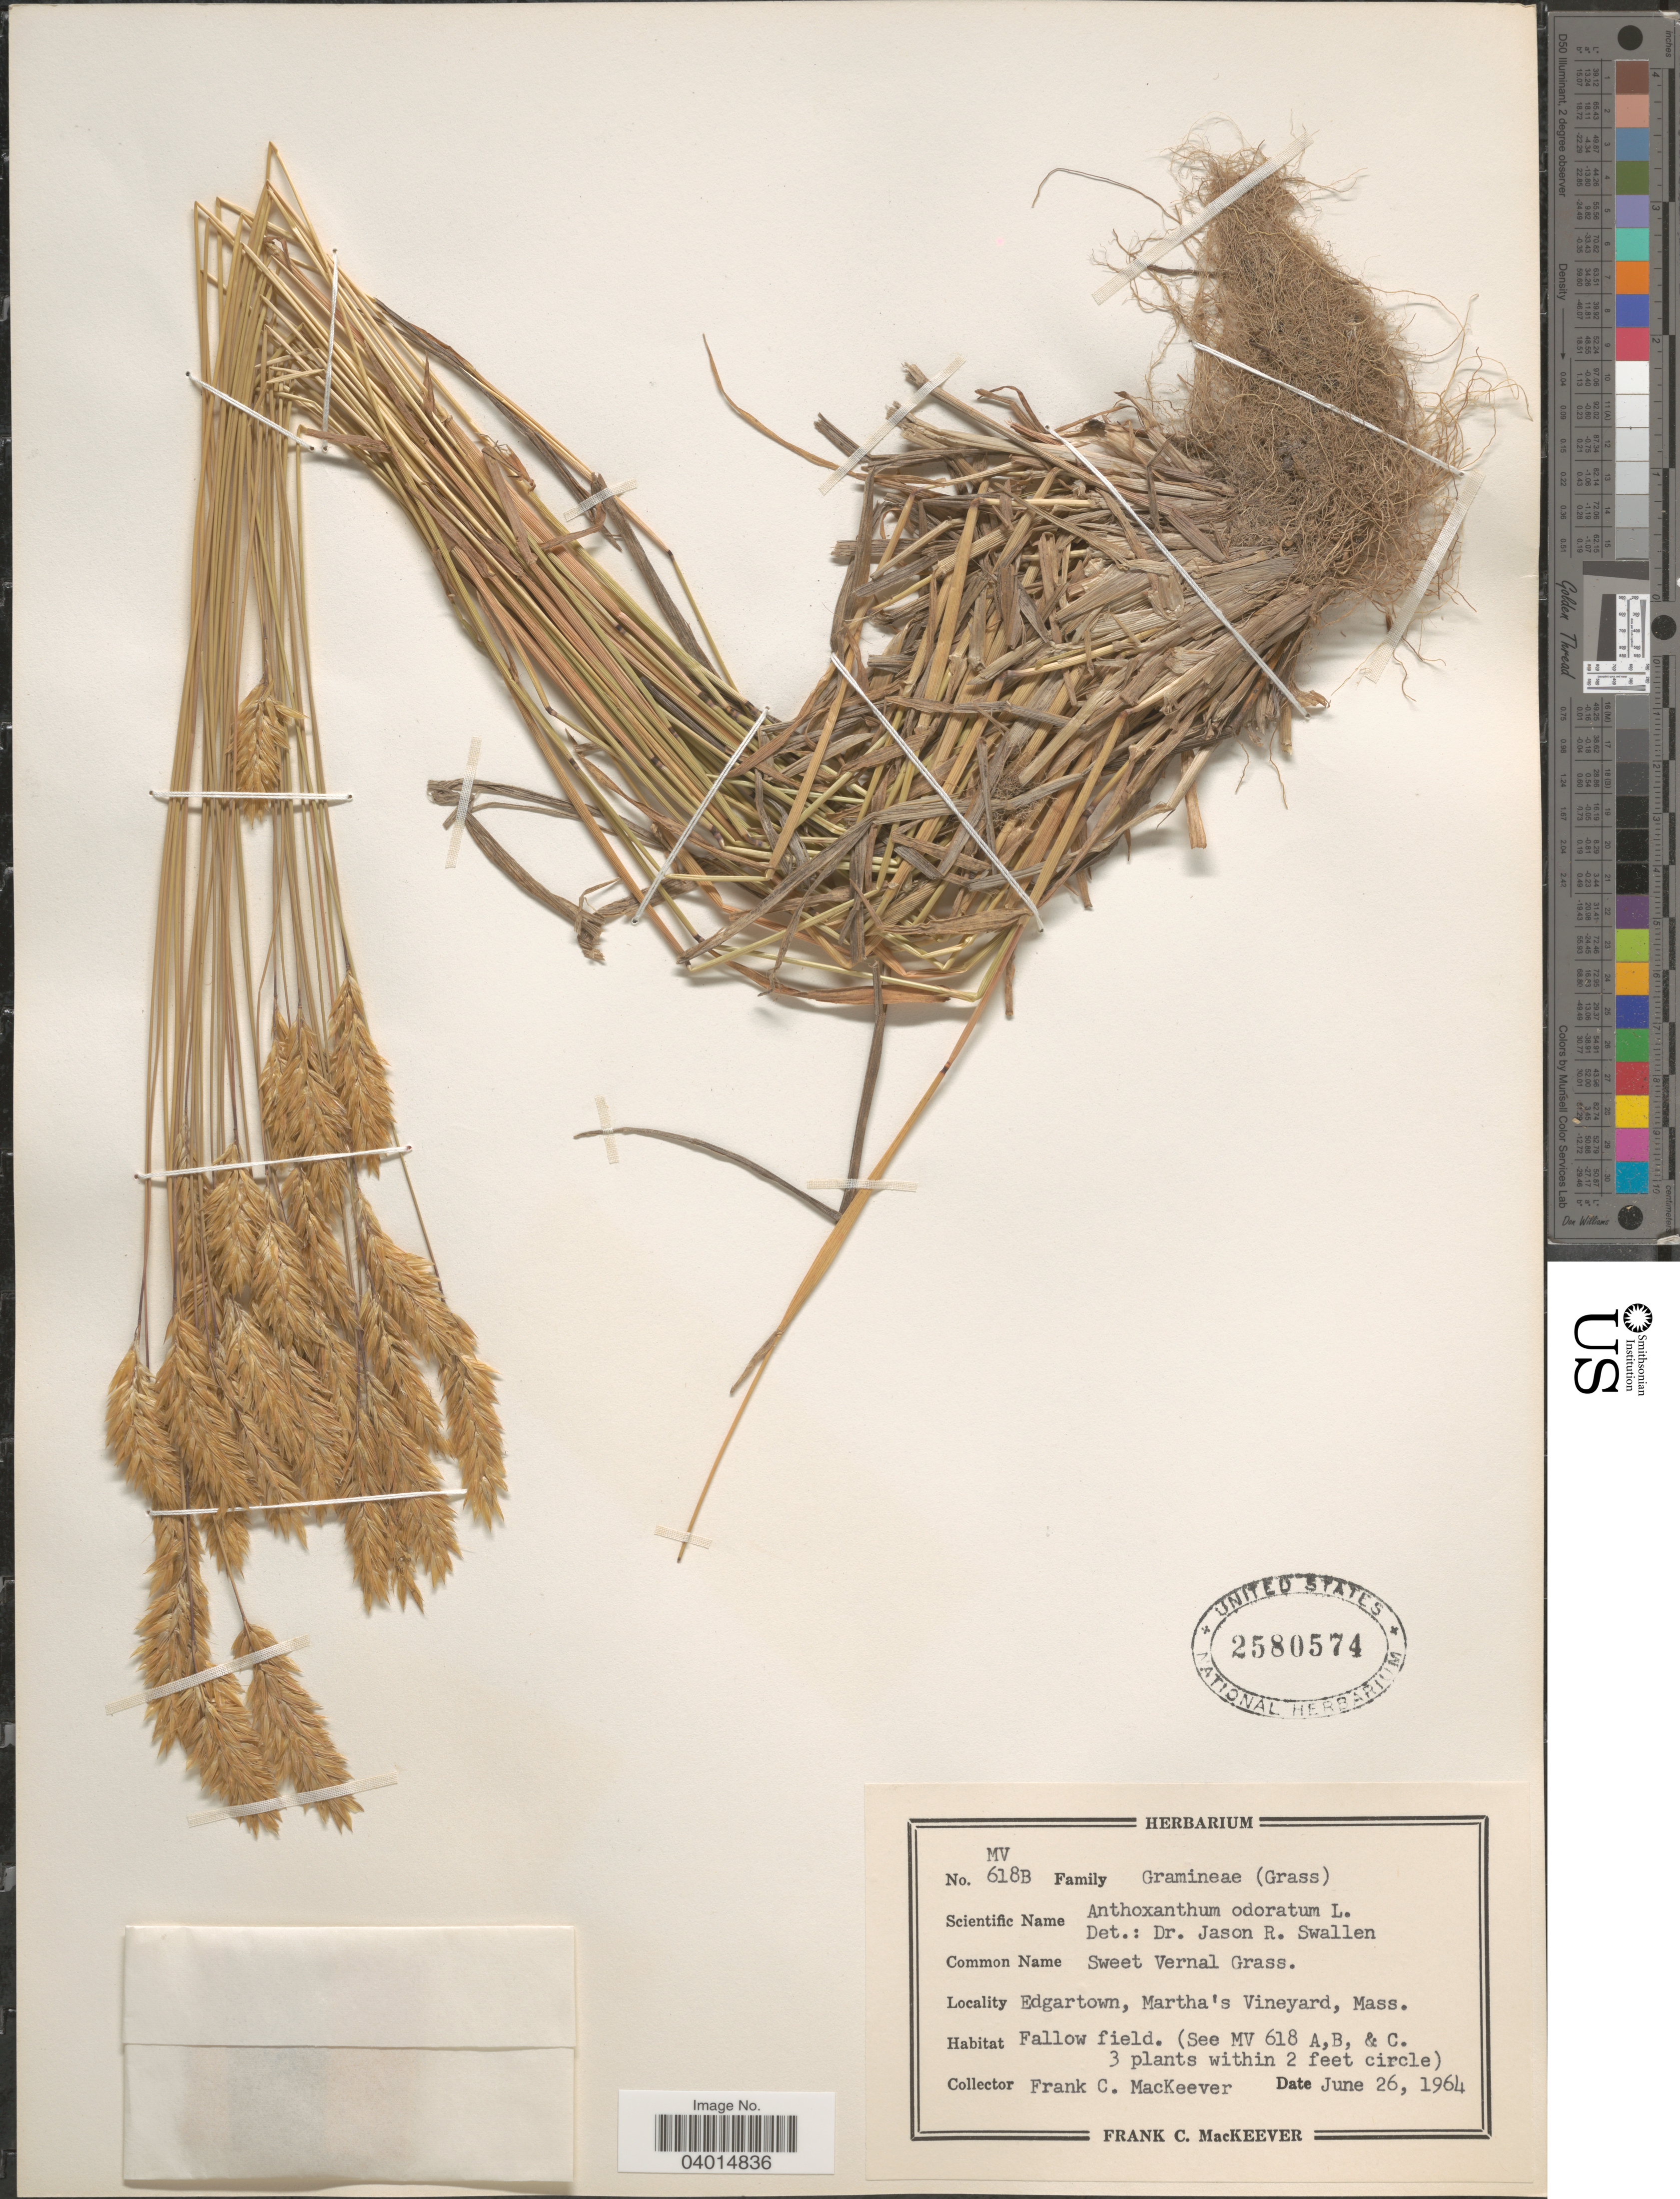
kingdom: Plantae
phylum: Tracheophyta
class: Liliopsida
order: Poales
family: Poaceae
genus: Anthoxanthum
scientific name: Anthoxanthum odoratum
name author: L.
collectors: F. C. MacKeever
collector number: MV618B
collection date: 1964-06-26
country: United States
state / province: Massachusetts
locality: Edgartown, Martha's Vineyard.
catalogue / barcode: US 2580574